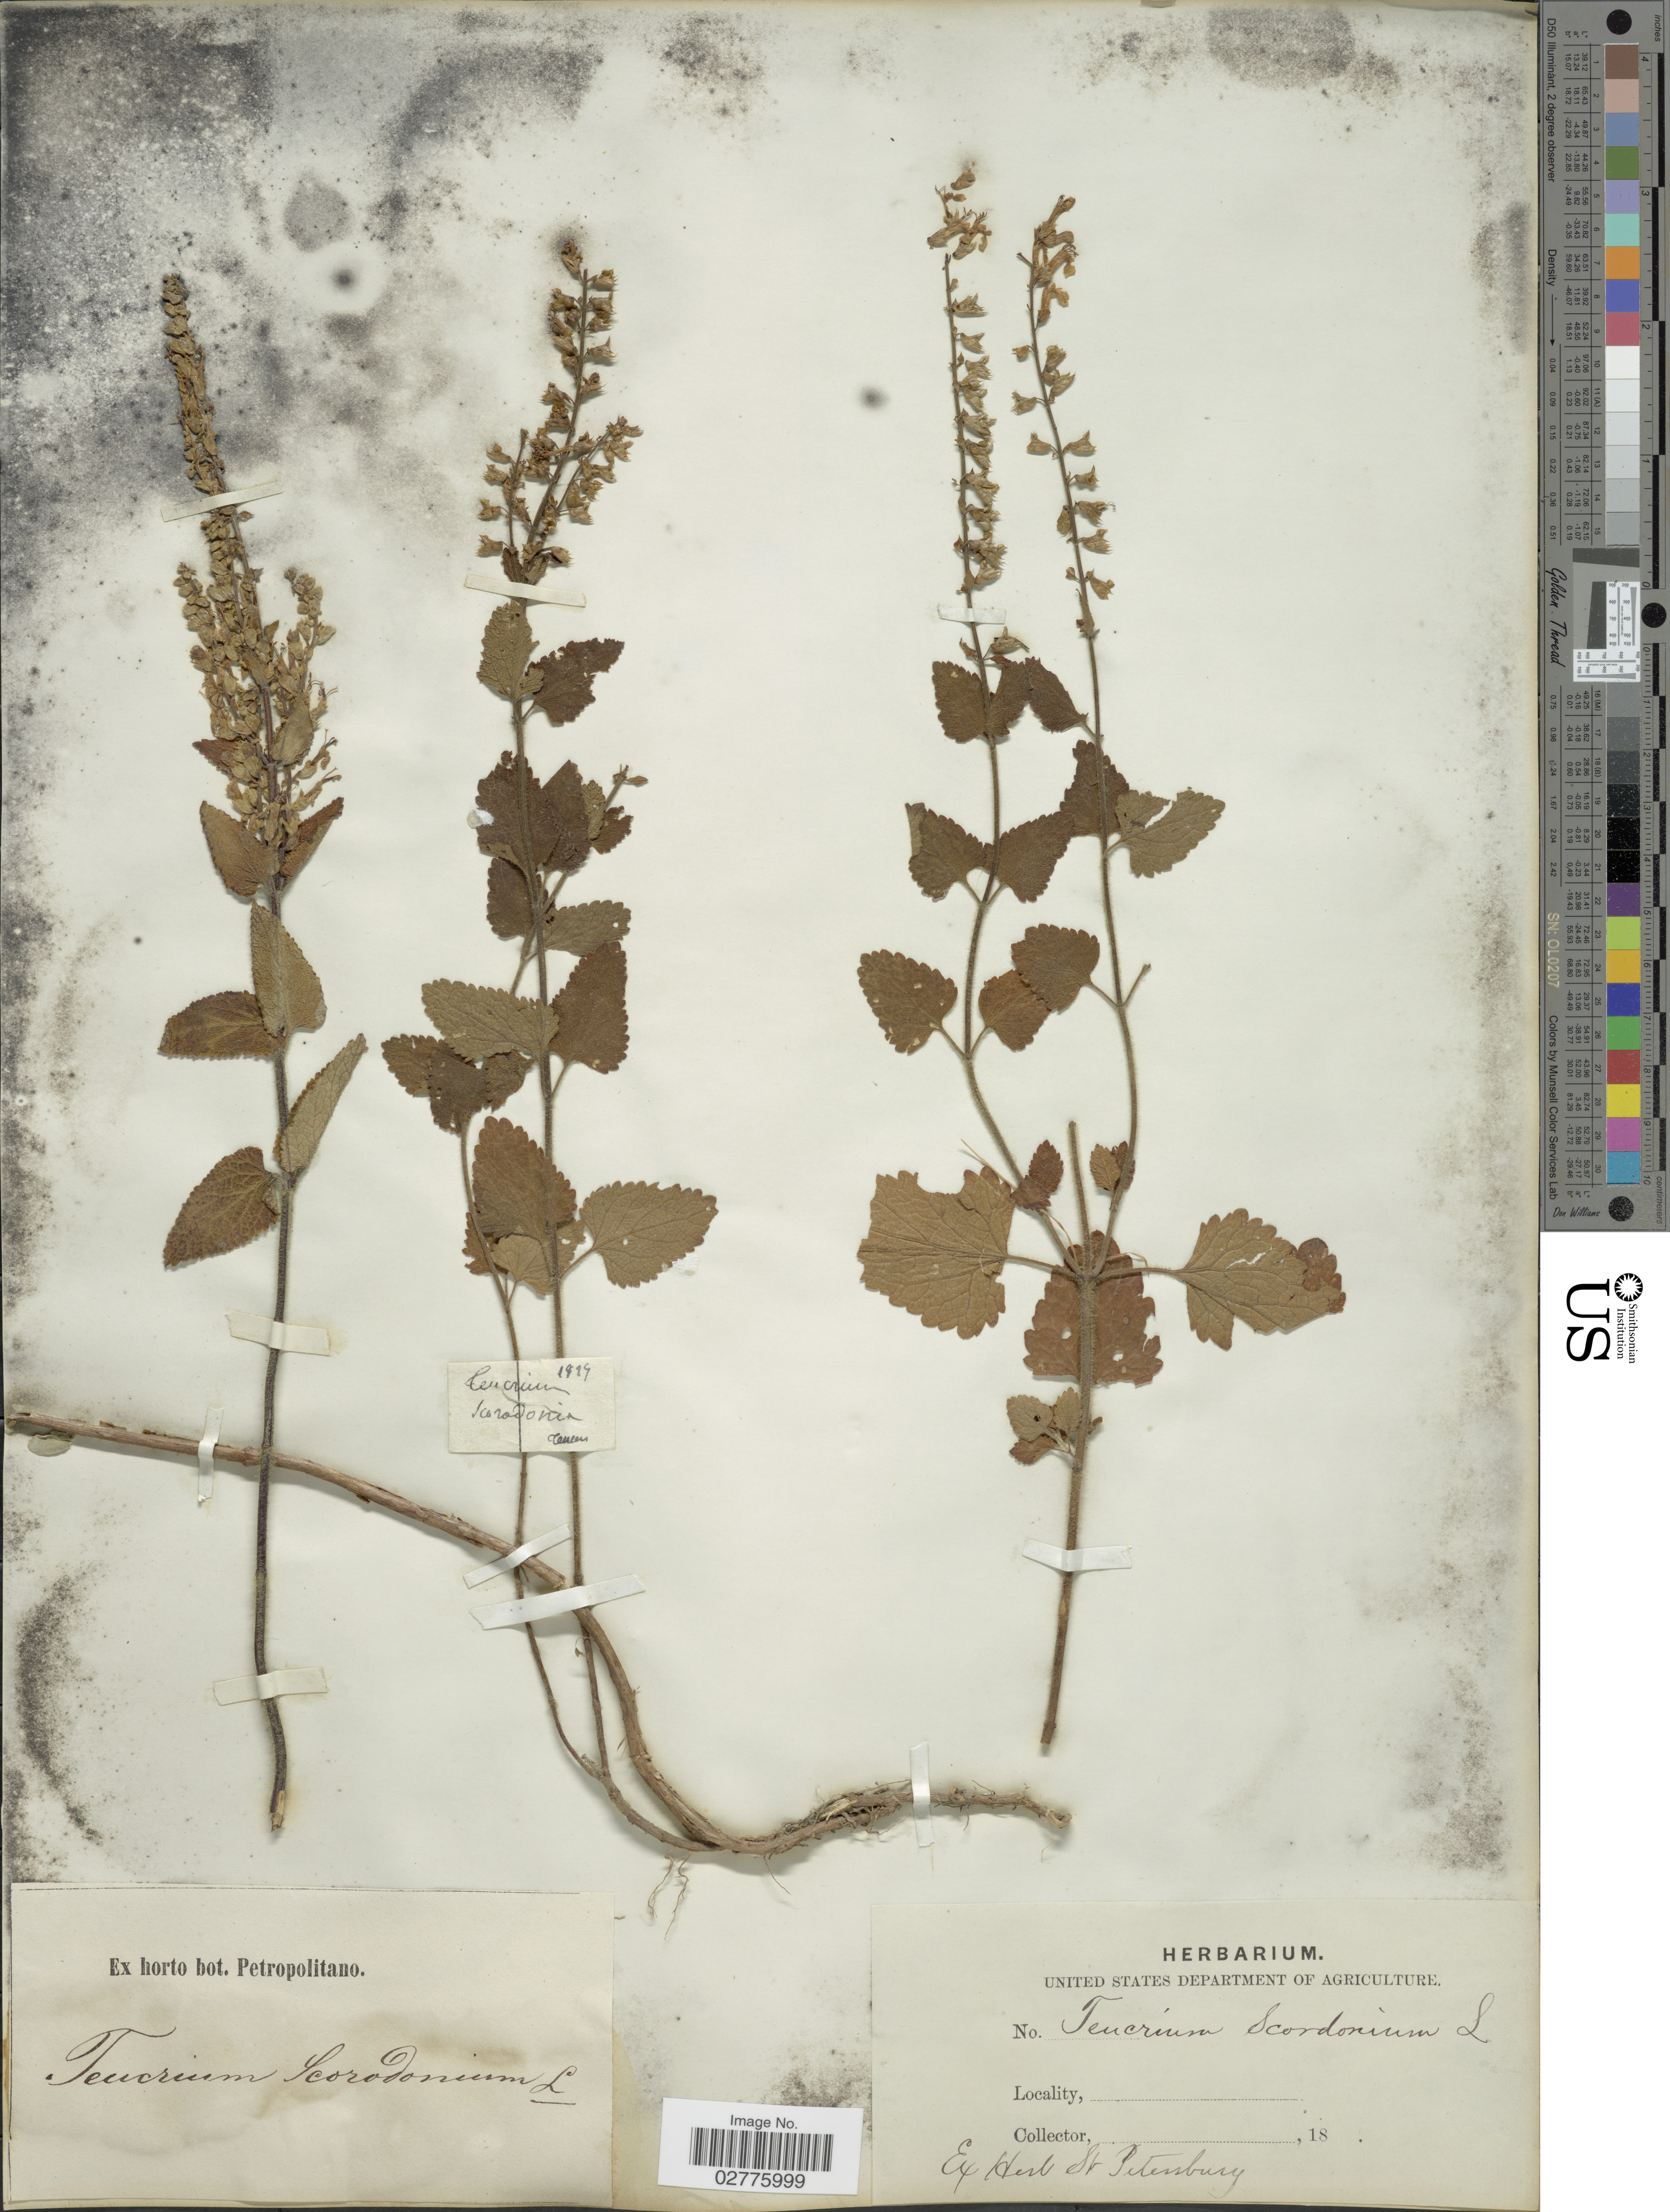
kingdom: Plantae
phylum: Tracheophyta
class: Magnoliopsida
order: Lamiales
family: Lamiaceae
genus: Teucrium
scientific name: Teucrium scorodonia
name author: L.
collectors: ex herb. Mus. St. Petersburg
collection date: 1889